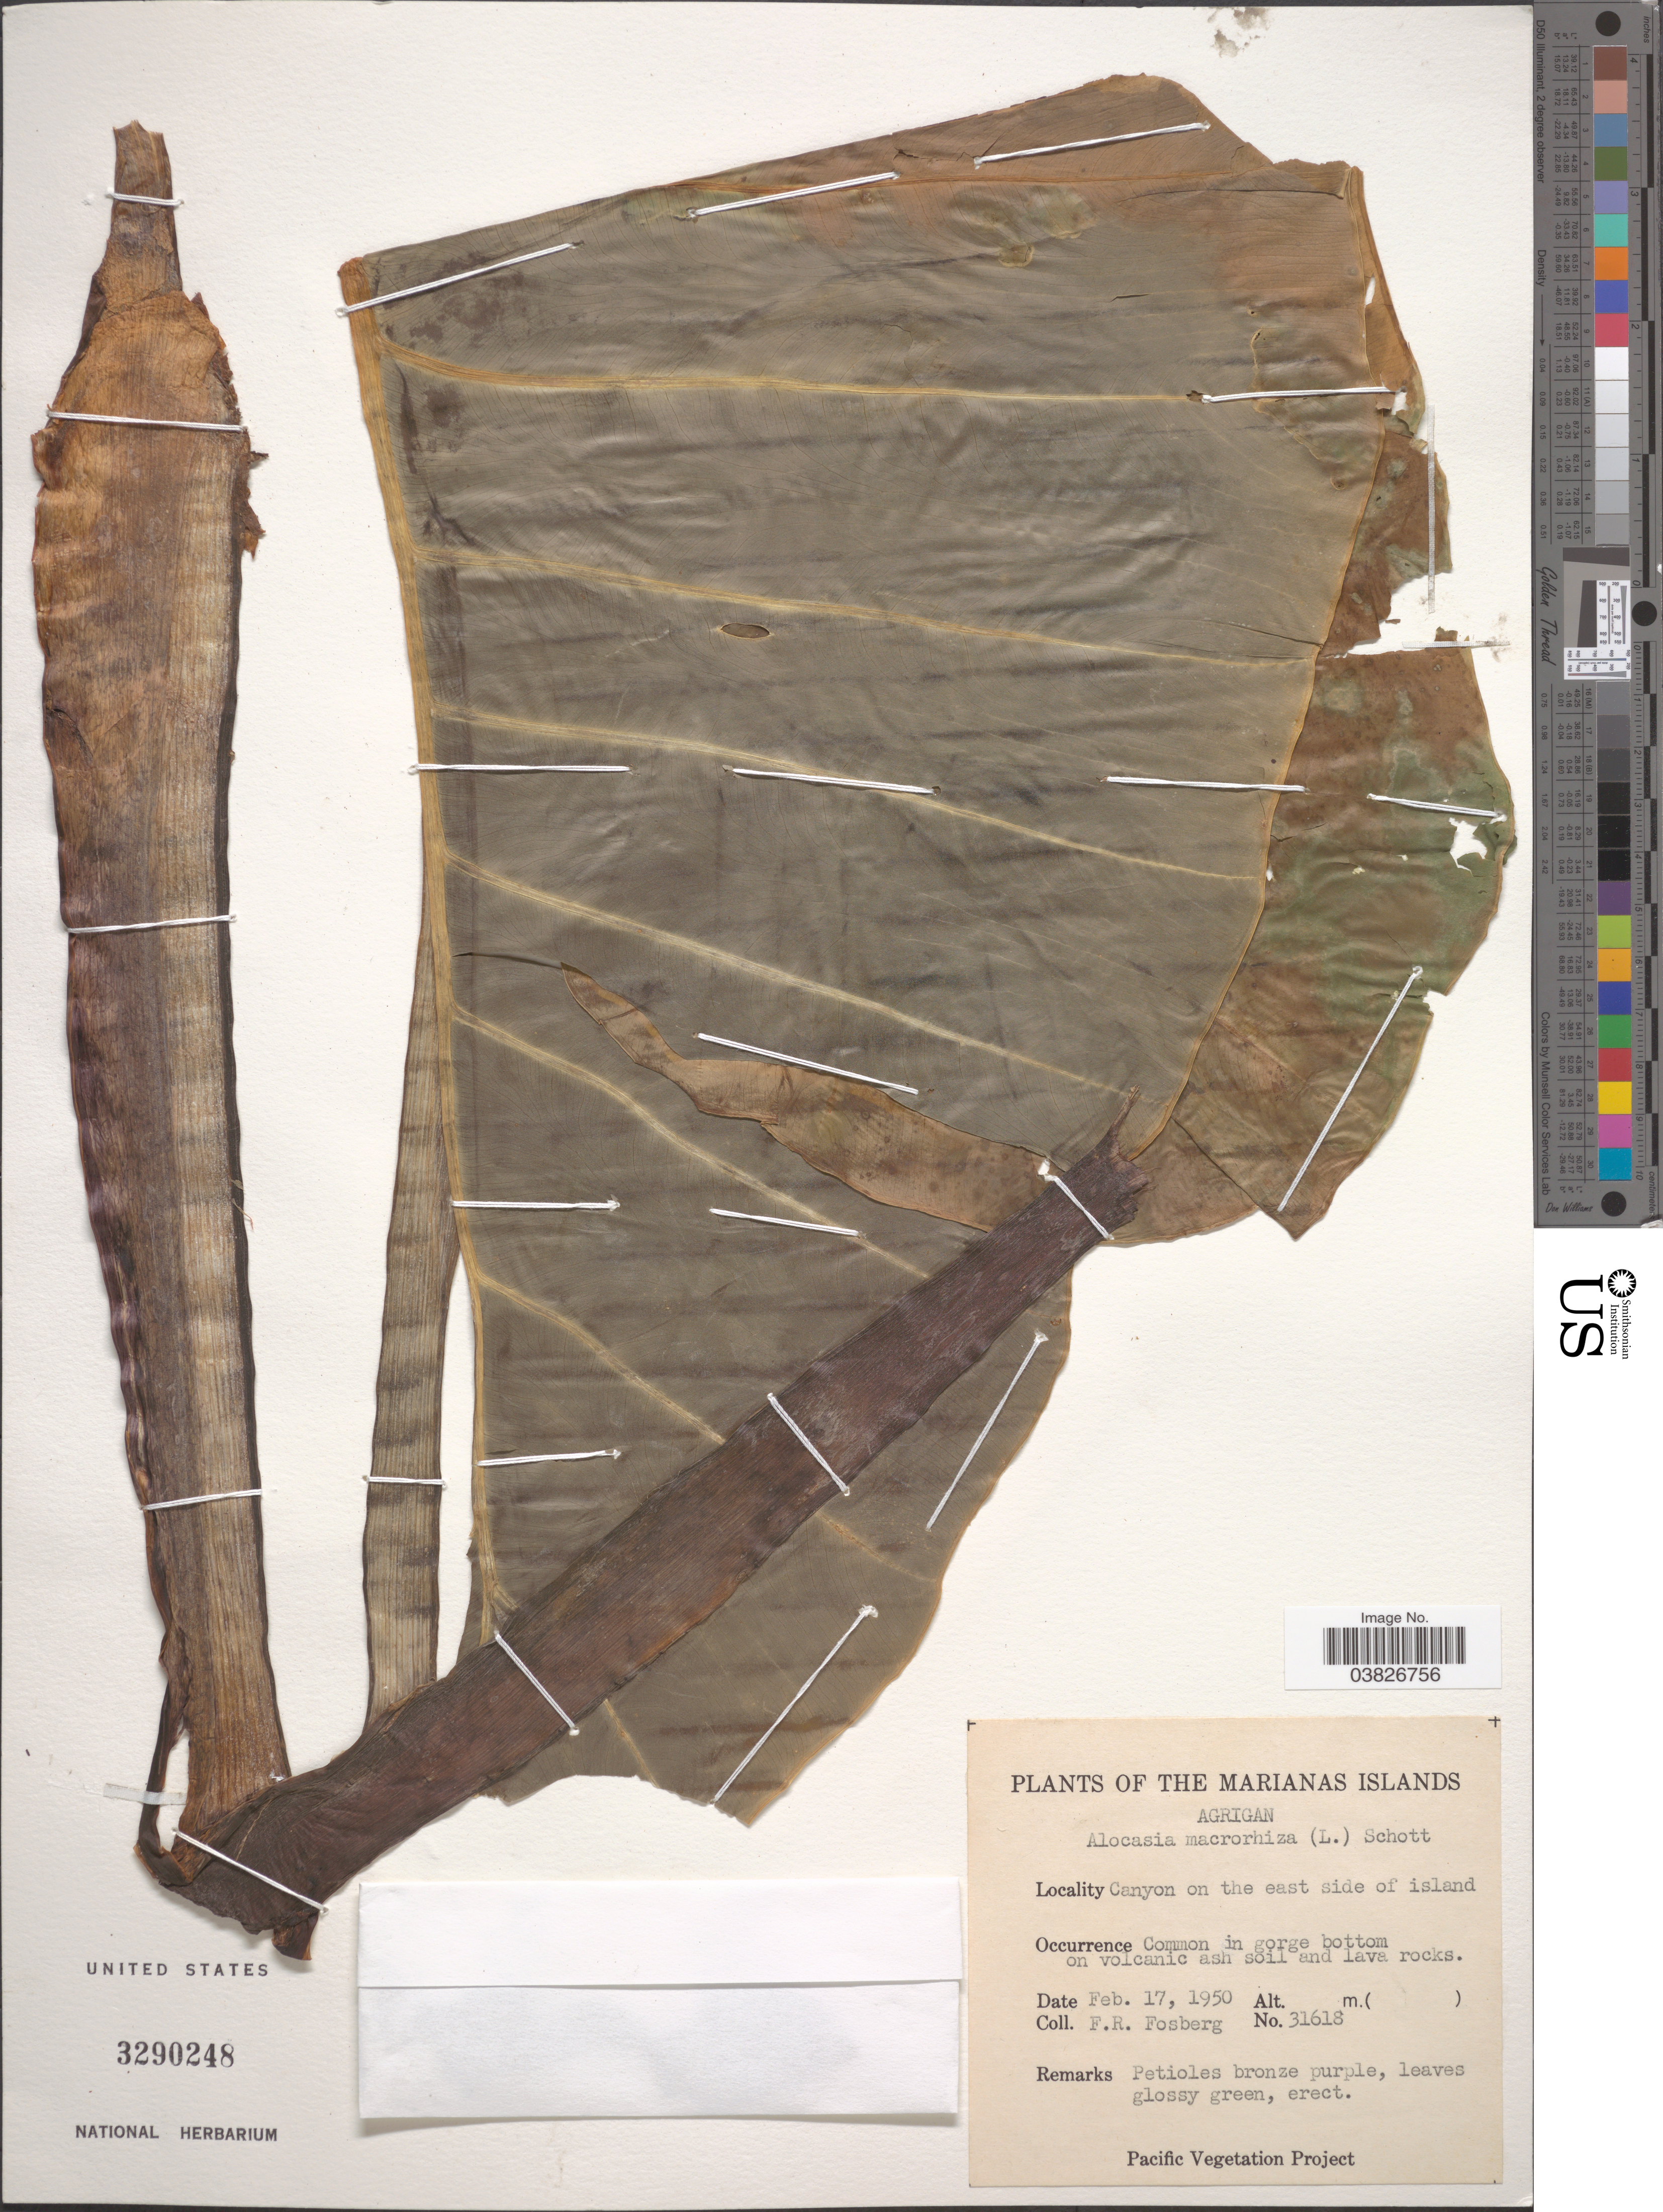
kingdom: Plantae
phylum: Tracheophyta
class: Liliopsida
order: Alismatales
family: Araceae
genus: Alocasia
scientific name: Alocasia macrorrhizos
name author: (L.) G. Don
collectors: F. R. Fosberg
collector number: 31618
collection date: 1950-02-17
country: Northern Mariana Islands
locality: Marianas Islands. Agrigan. Canyon on the east side of island.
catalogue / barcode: US 3290248